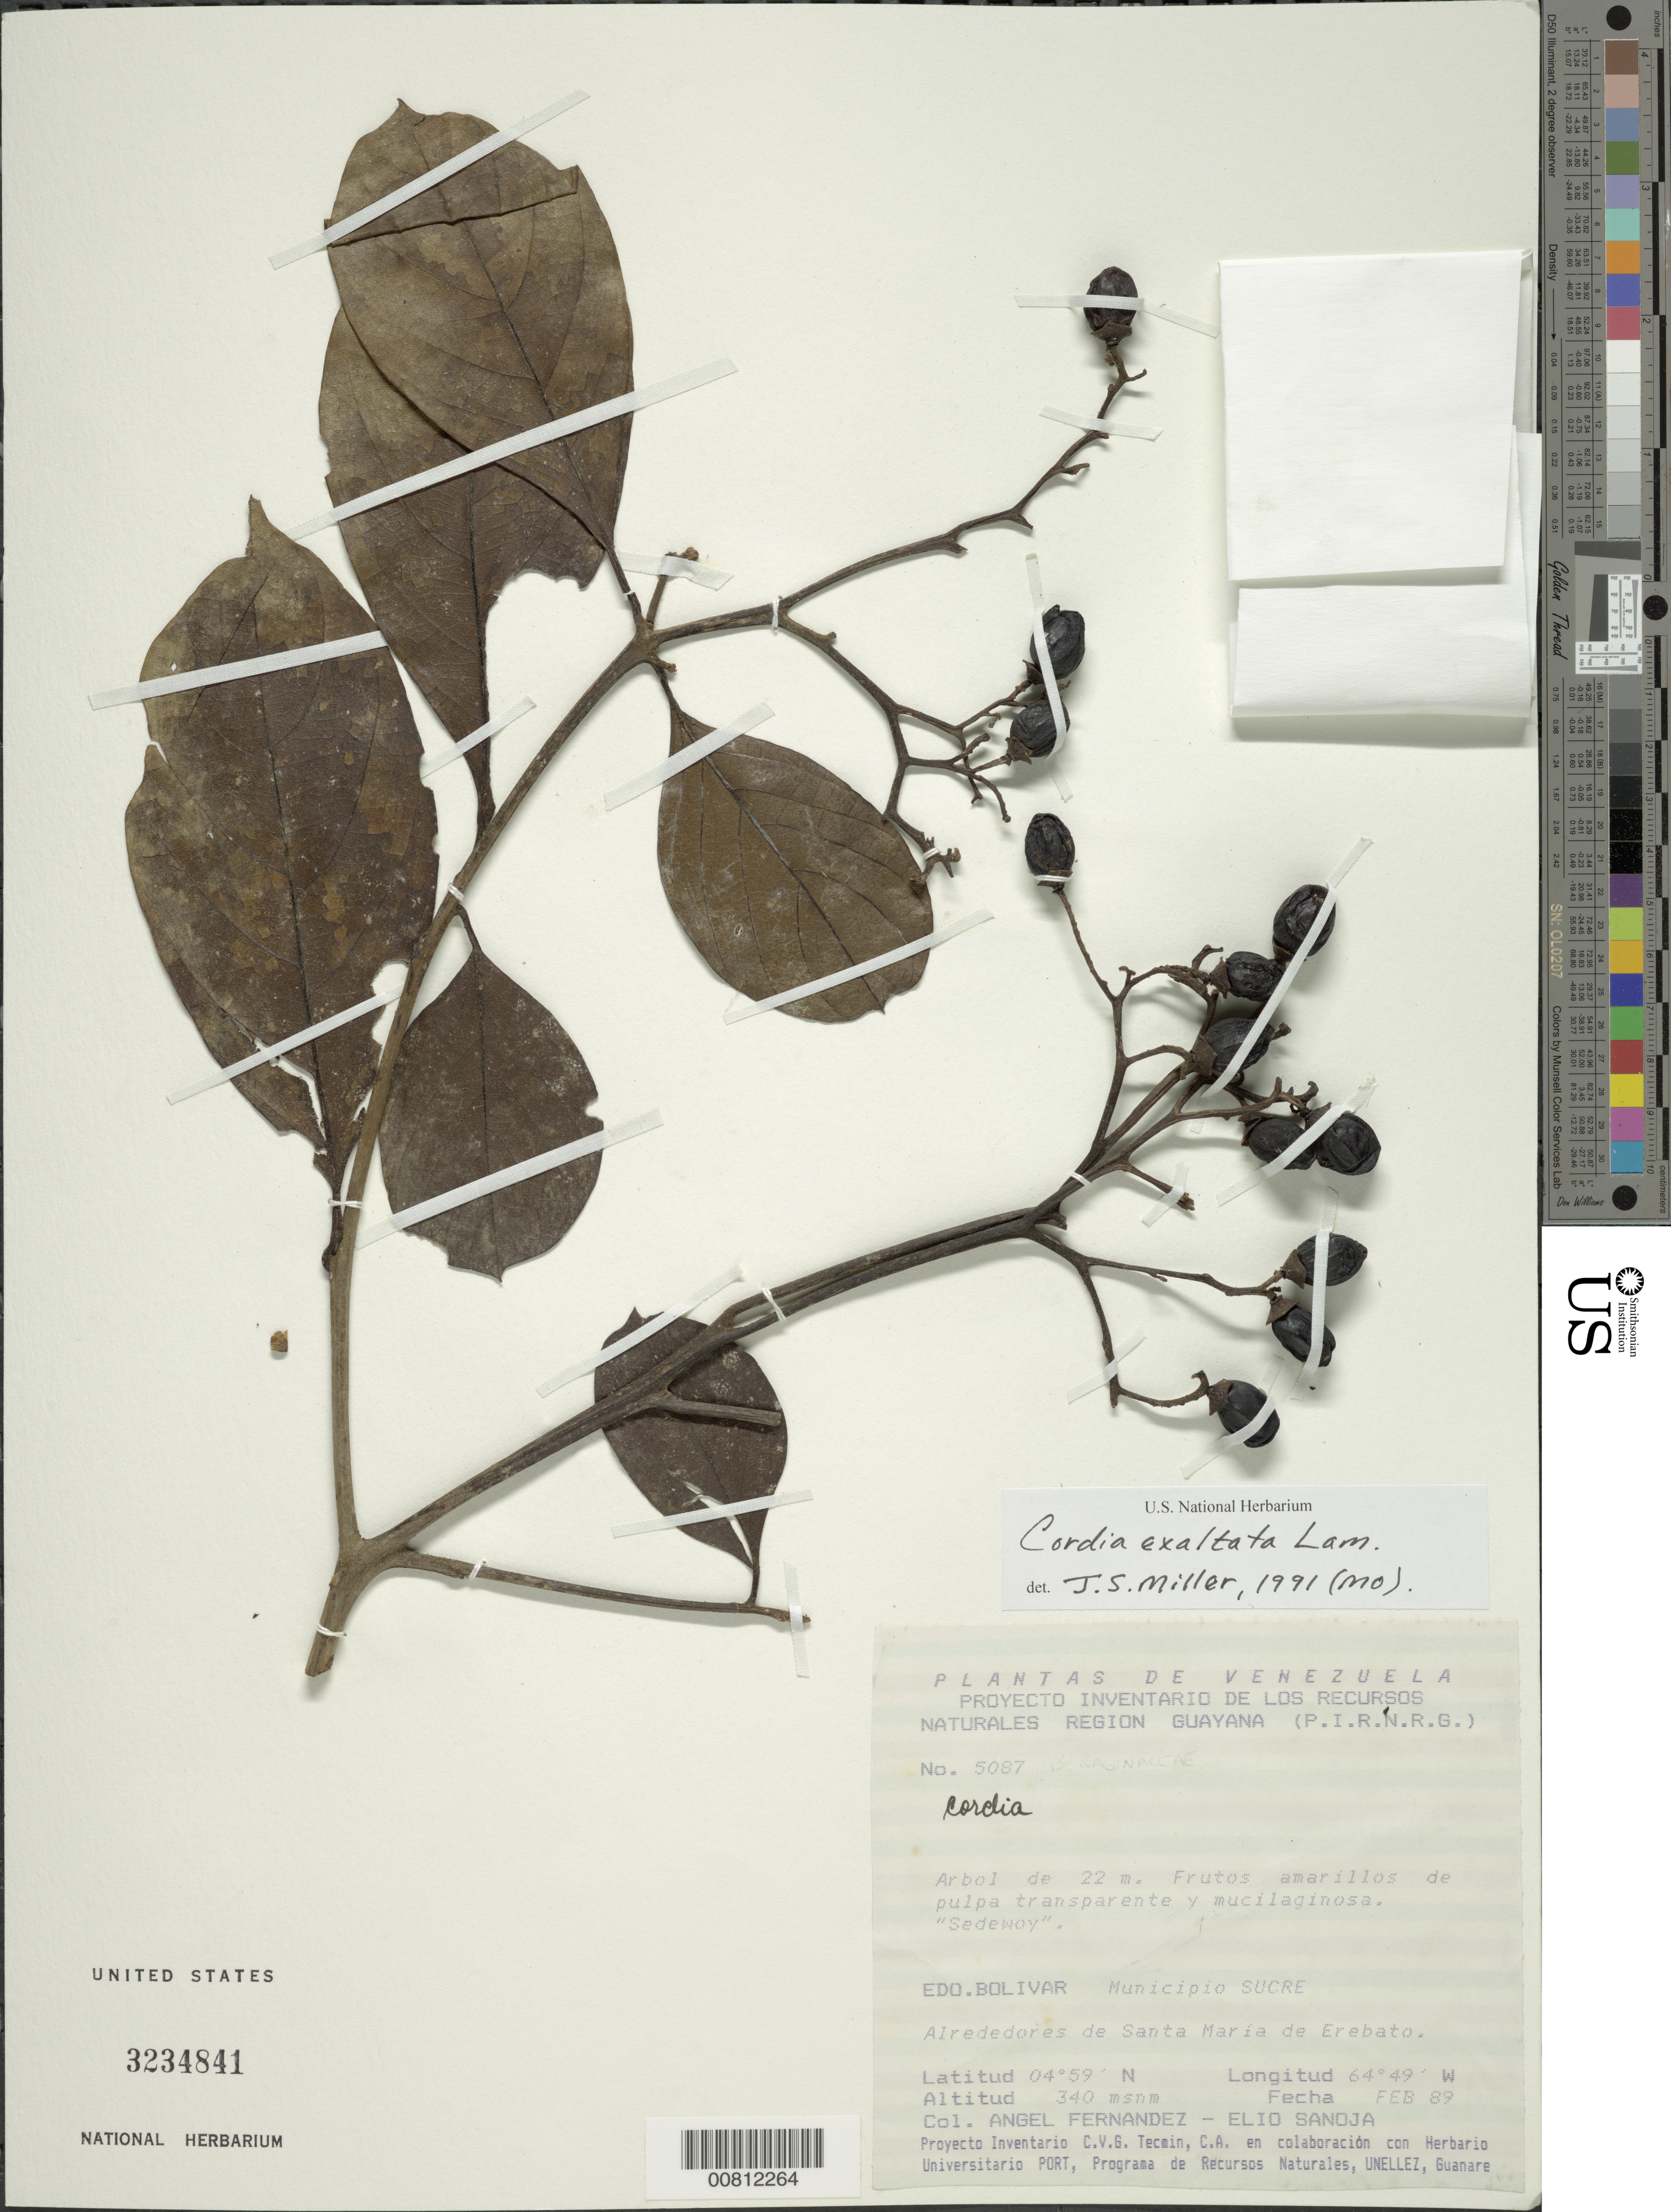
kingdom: Plantae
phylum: Tracheophyta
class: Magnoliopsida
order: Boraginales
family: Cordiaceae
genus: Cordia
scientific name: Cordia exaltata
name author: Lam.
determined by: Miller, J. S.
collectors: A. Fernández & E. Sanoja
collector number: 5087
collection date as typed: Feb-89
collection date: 1989-02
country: Venezuela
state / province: Bolívar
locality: Mun. Sucre, Santa María de Erebato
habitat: Alredador de Santa María de Erebato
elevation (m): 340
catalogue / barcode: US 3234841